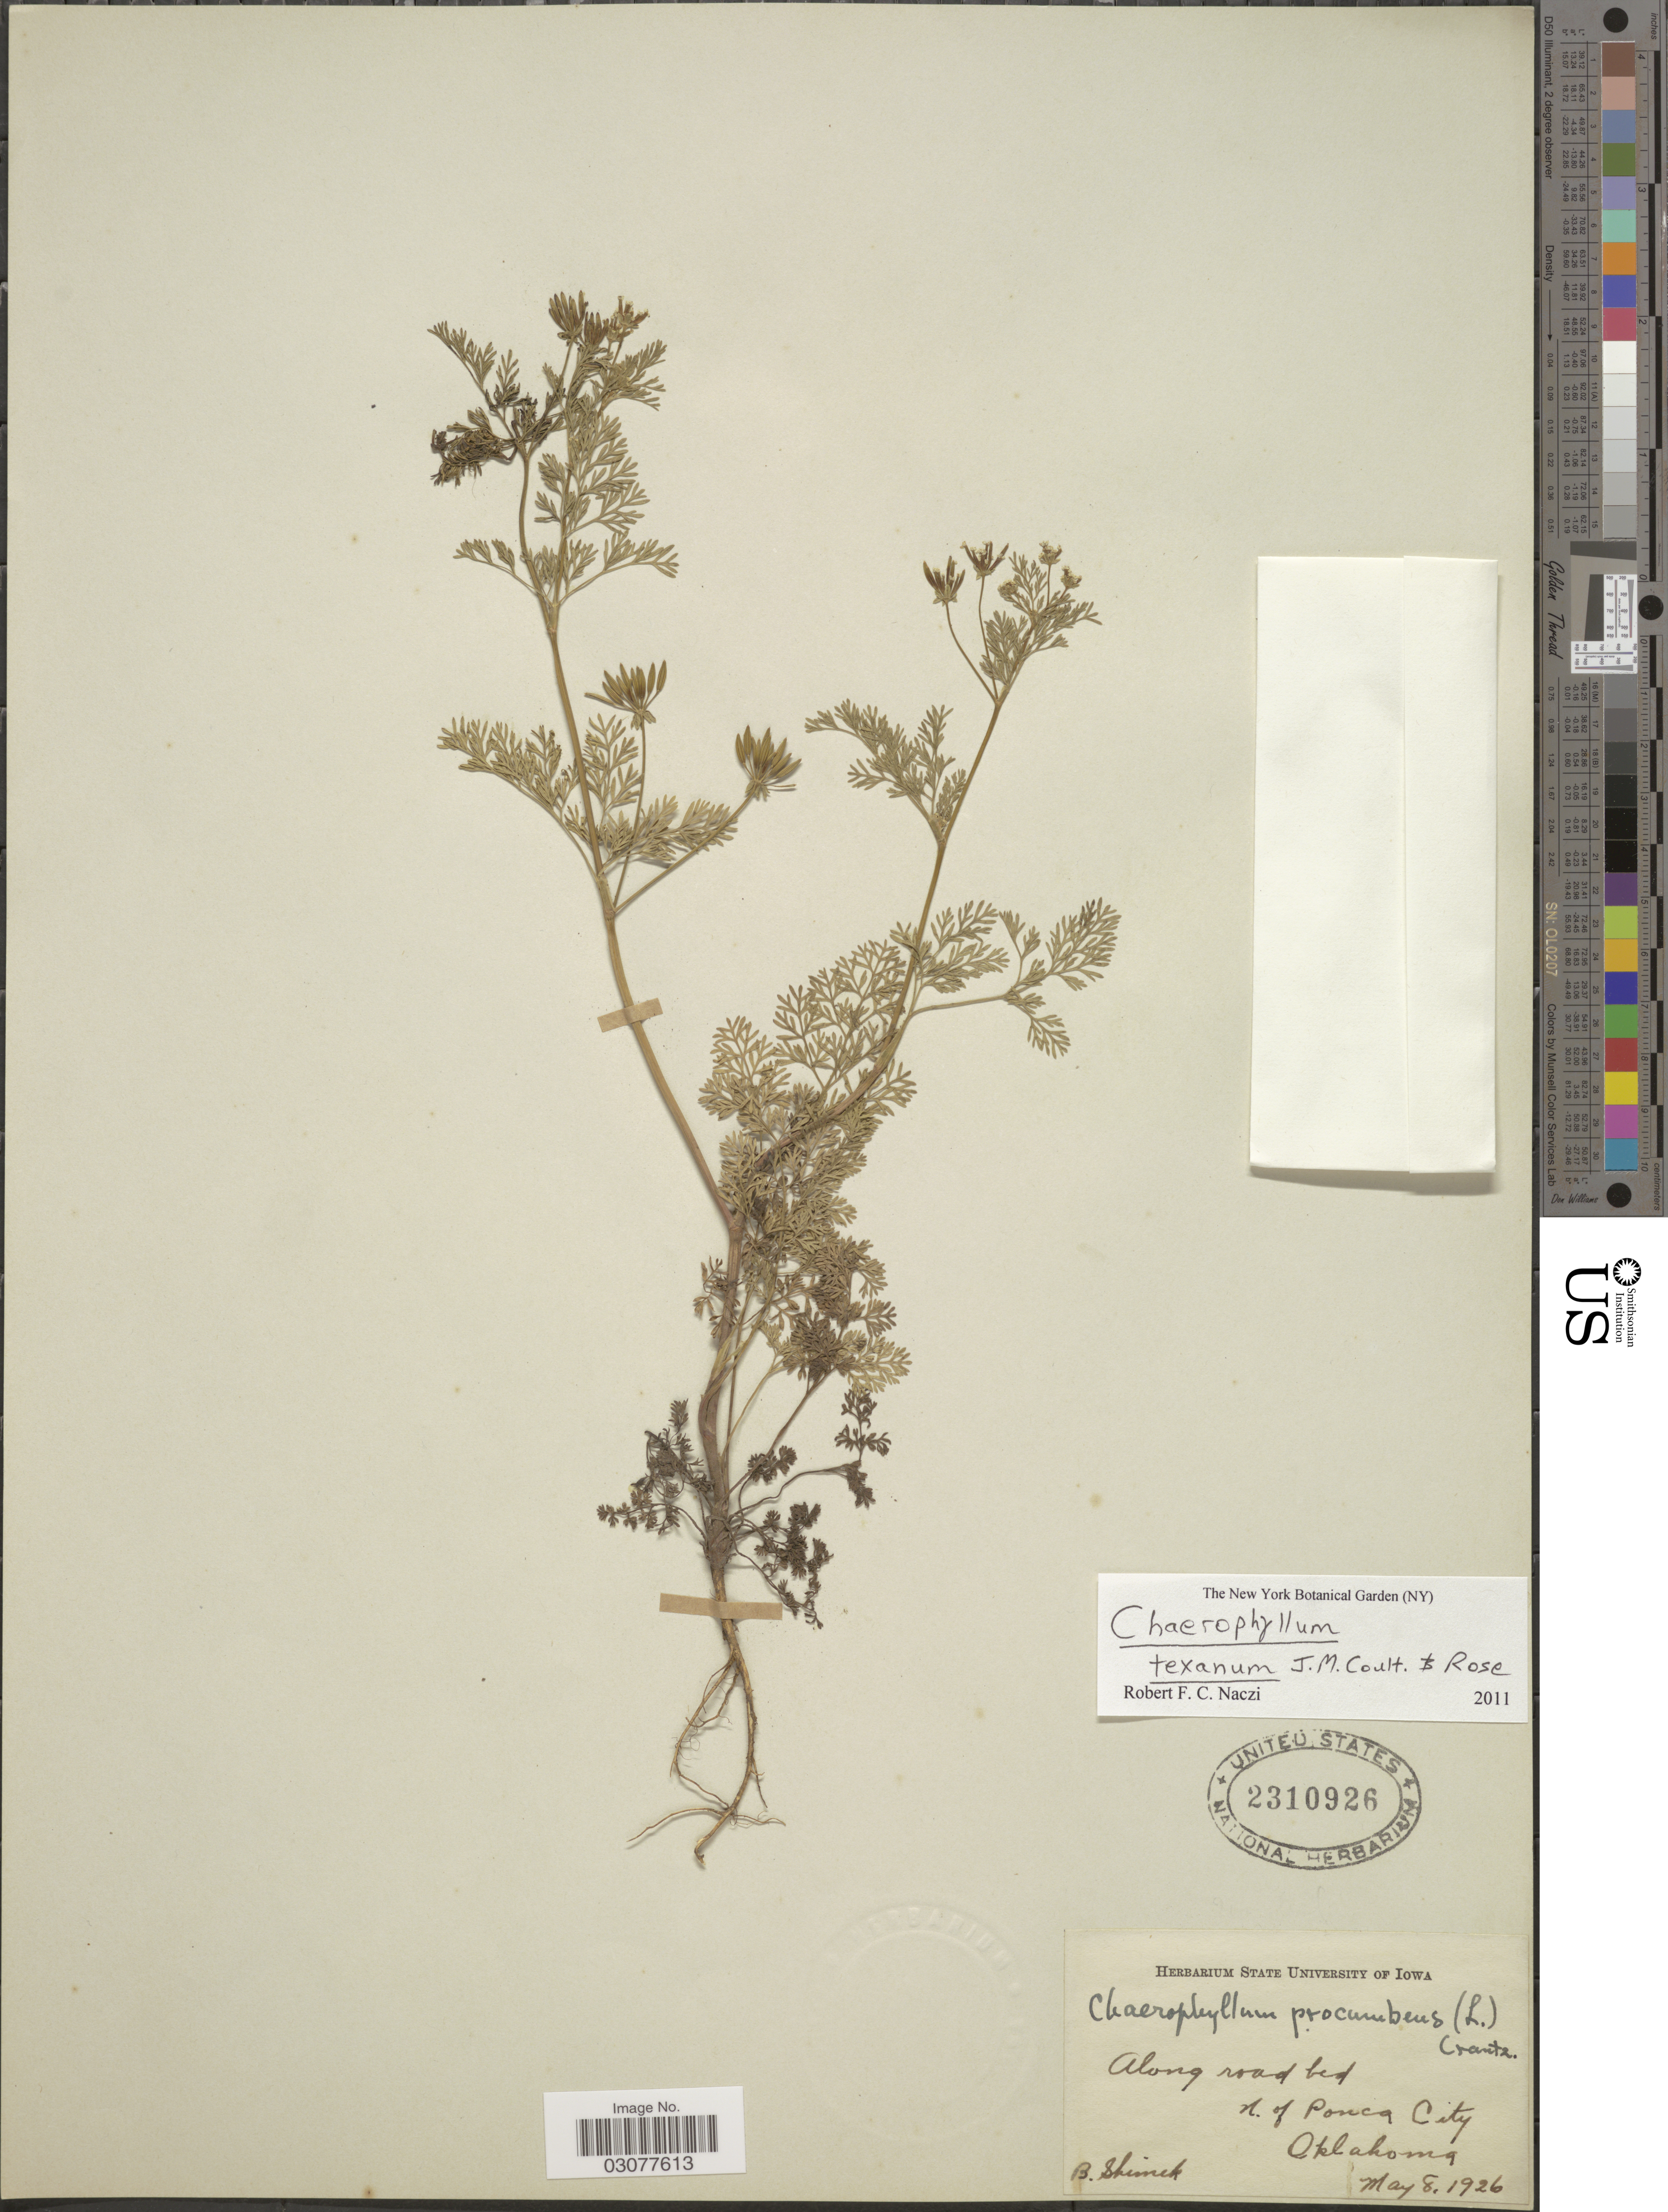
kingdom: Plantae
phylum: Tracheophyta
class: Magnoliopsida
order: Apiales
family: Apiaceae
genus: Chaerophyllum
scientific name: Chaerophyllum texanum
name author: J.M. Coult. & Rose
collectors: B. Shimek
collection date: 1926-05-08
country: United States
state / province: Oklahoma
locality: Along road bed N of Ponca City.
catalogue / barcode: US 2310926